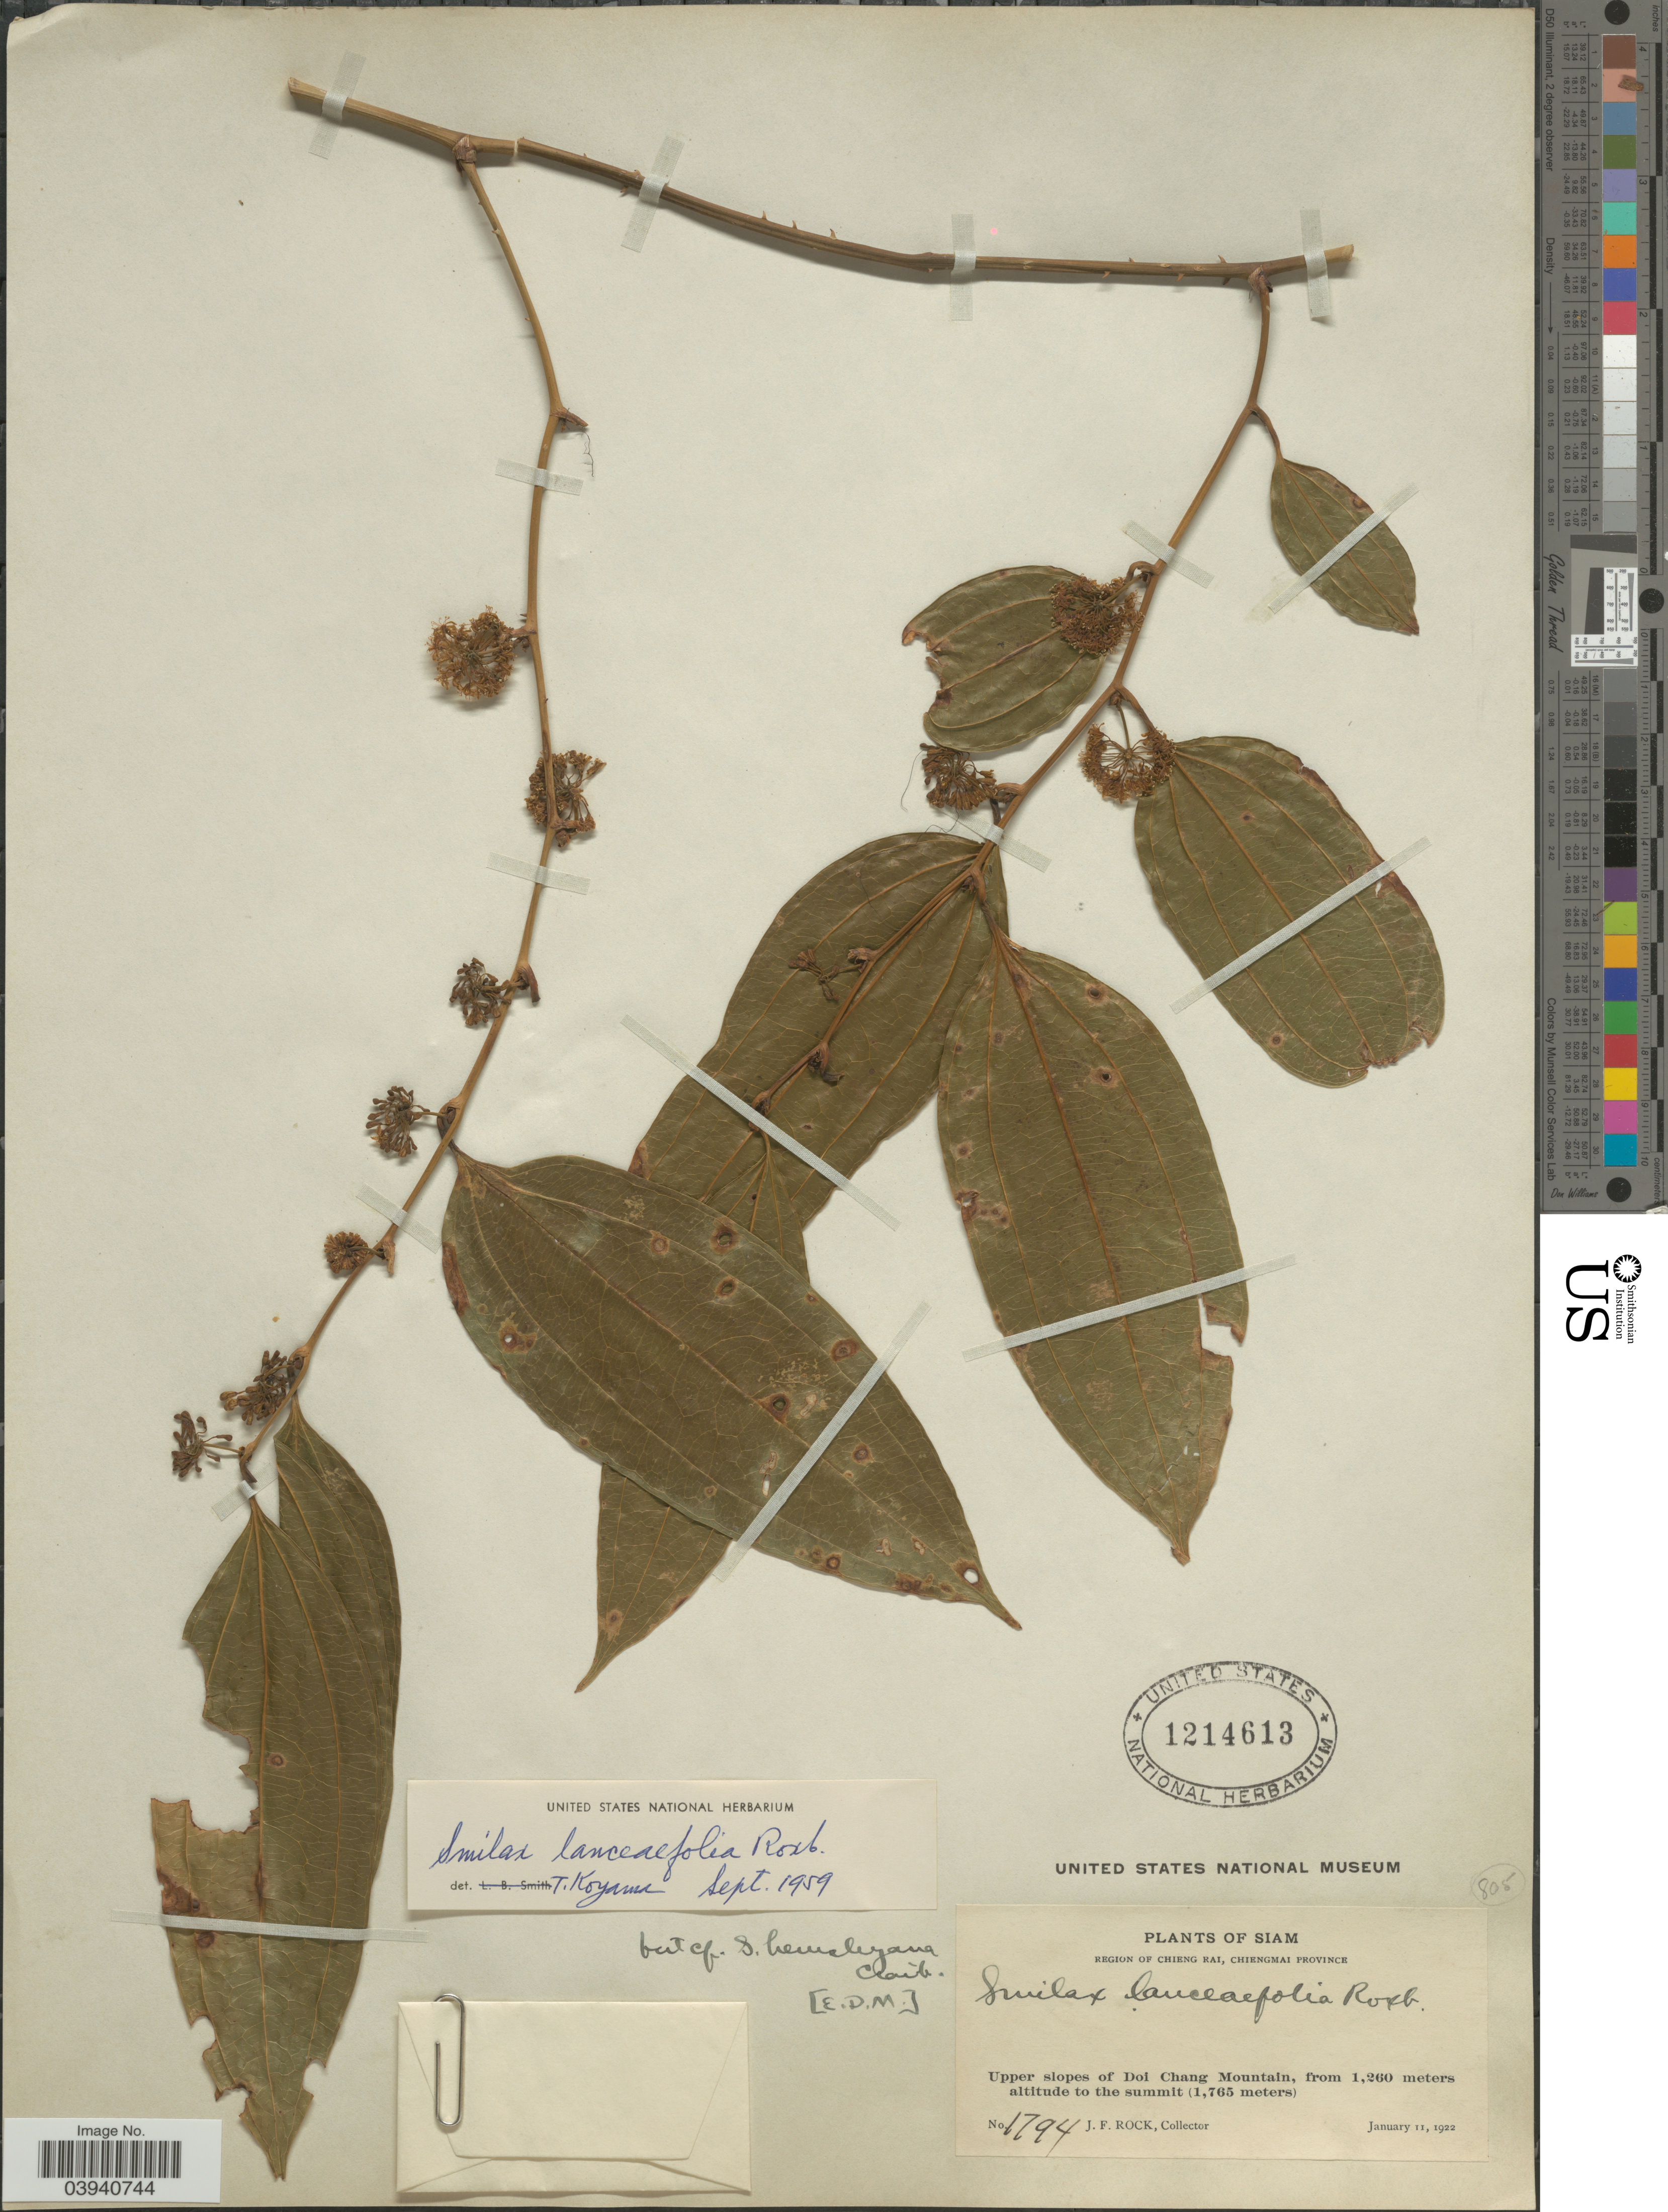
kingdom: Plantae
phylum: Tracheophyta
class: Liliopsida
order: Liliales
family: Smilacaceae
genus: Smilax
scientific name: Smilax hemsleyana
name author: Craib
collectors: J. Rock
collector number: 1794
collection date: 1922-01-11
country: Thailand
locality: Siam. Region of Chieng Rai, Chiengmai province. Upper slopes of Doi Chang Mountain, to the summit.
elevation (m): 1260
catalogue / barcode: US 1214613